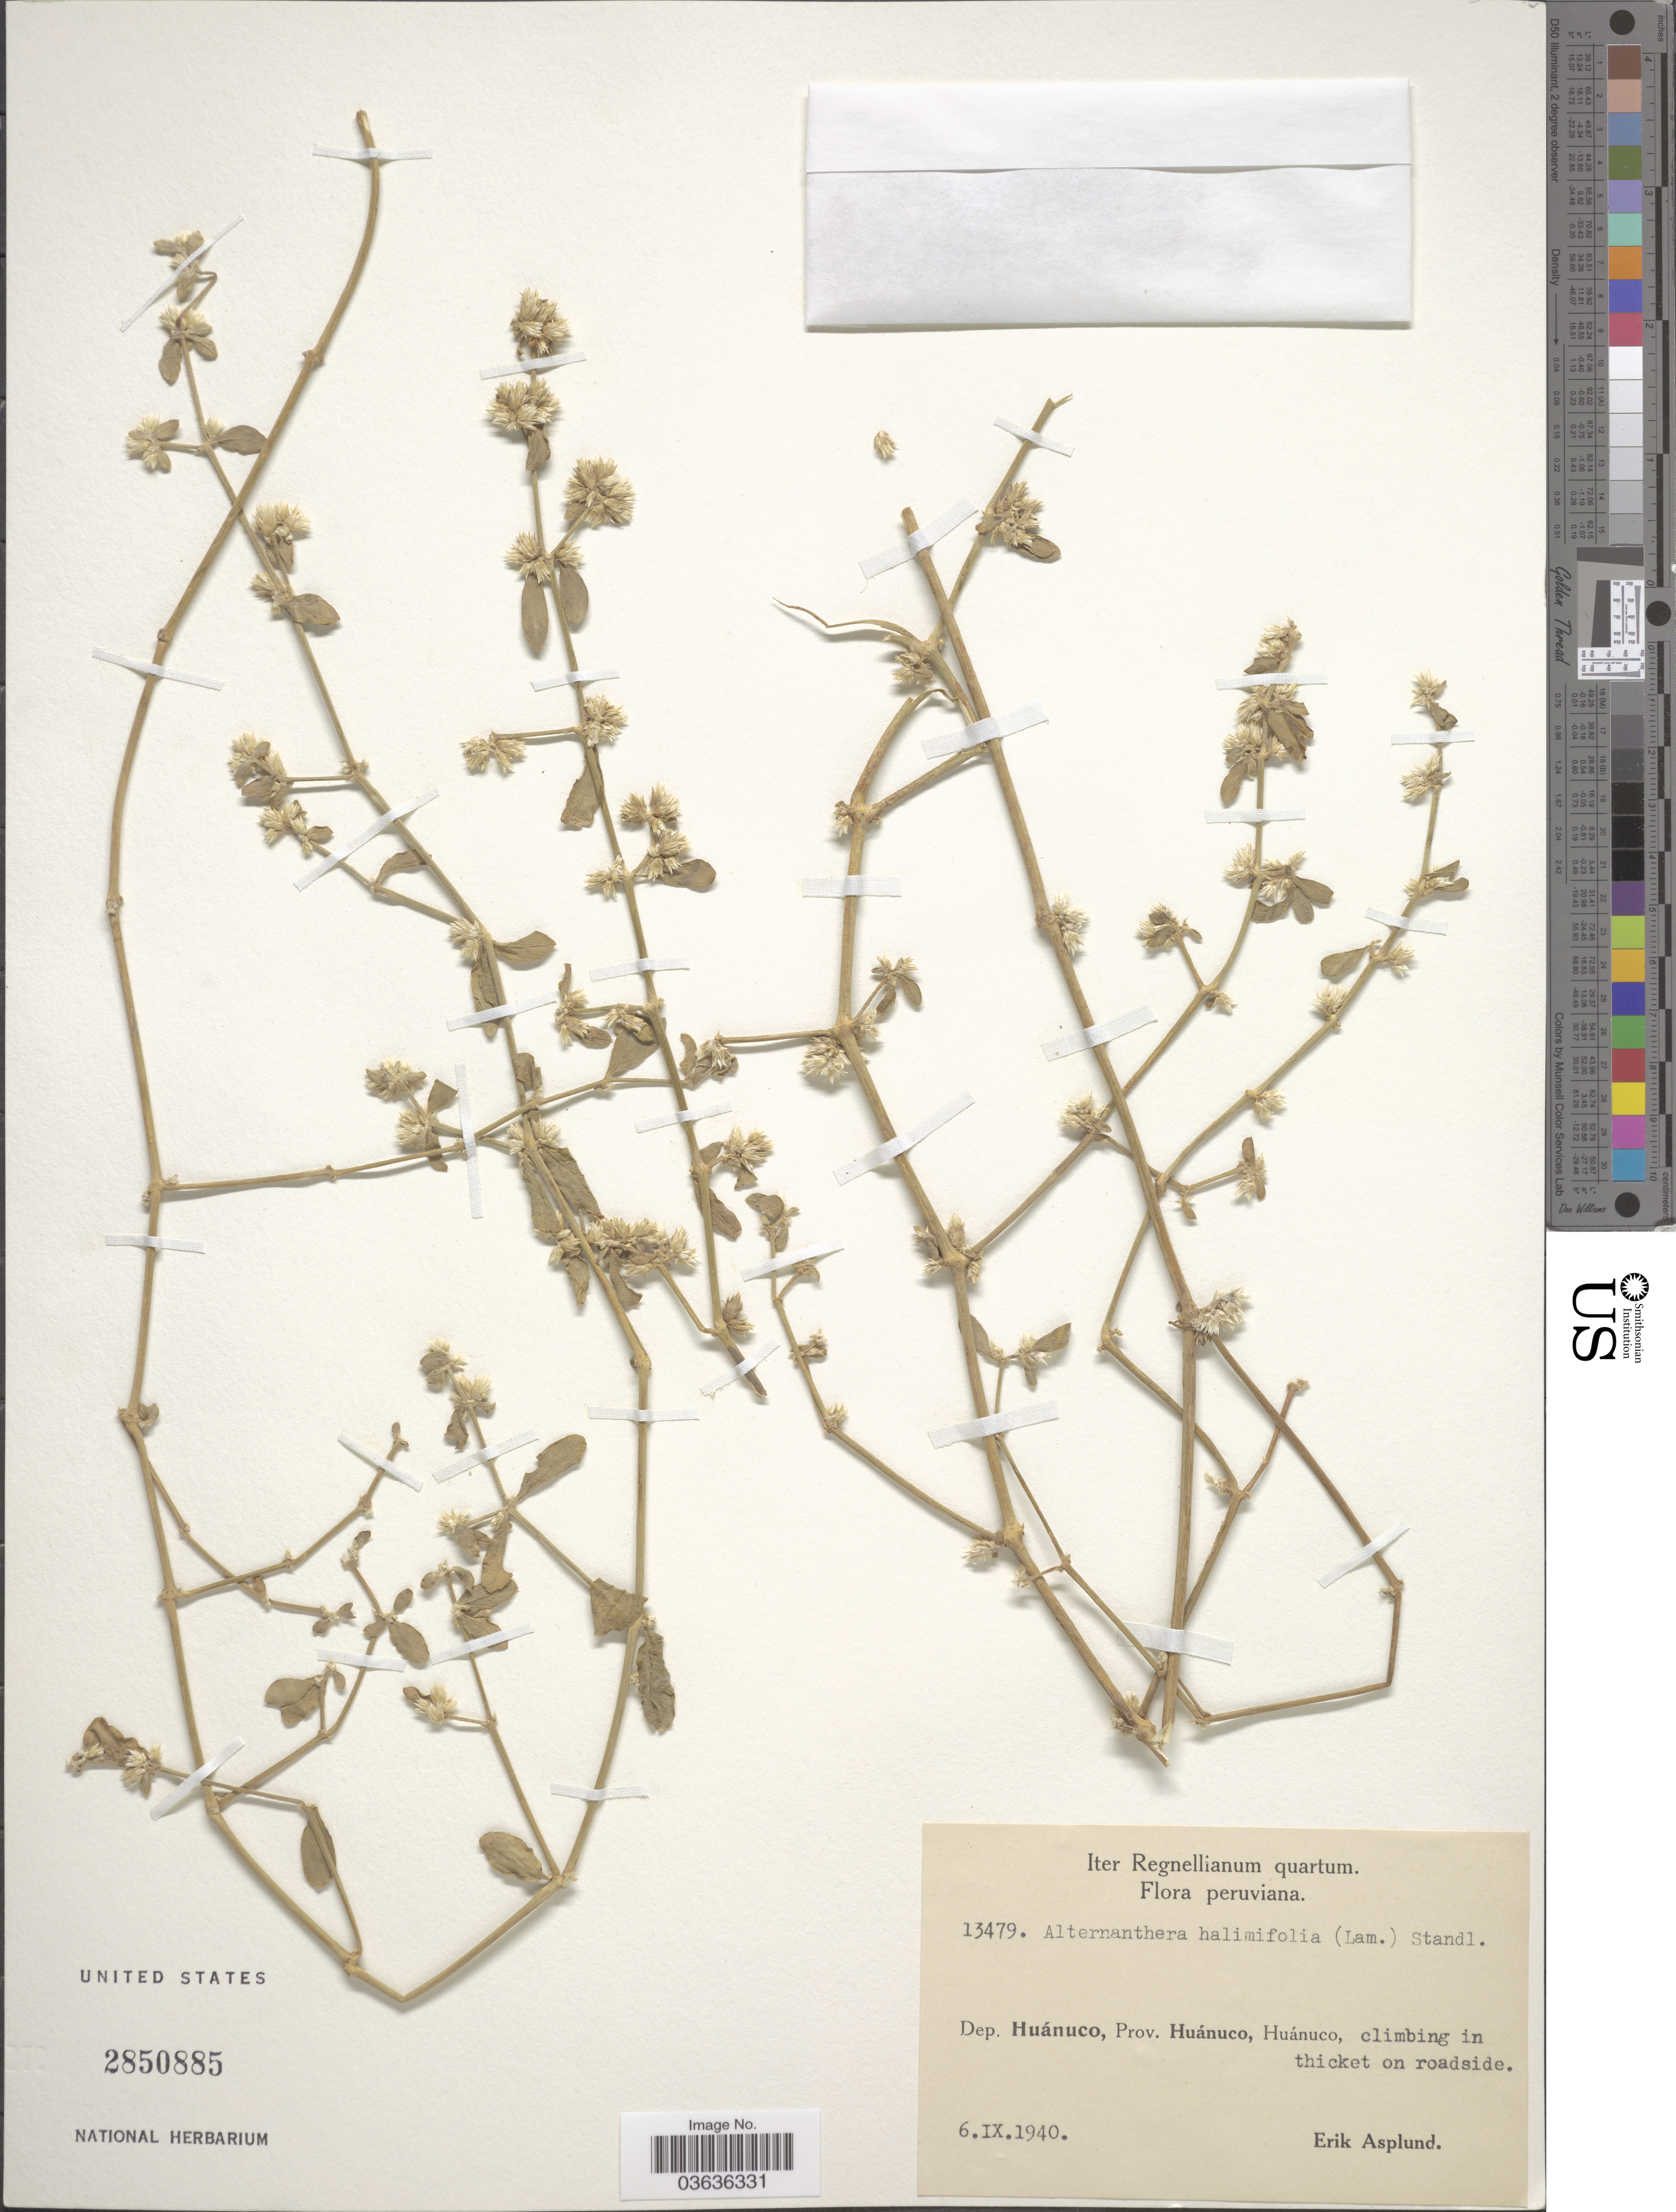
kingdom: Plantae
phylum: Tracheophyta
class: Magnoliopsida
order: Caryophyllales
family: Amaranthaceae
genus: Alternanthera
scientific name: Alternanthera halimifolia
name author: (Lam.) Standl. ex Pittier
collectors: E. Asplund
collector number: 13479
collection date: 1940-09-06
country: Peru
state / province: Huánuco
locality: Dep. Huánuco, Prov. Huánuco, Huánuco.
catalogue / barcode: US 2850885